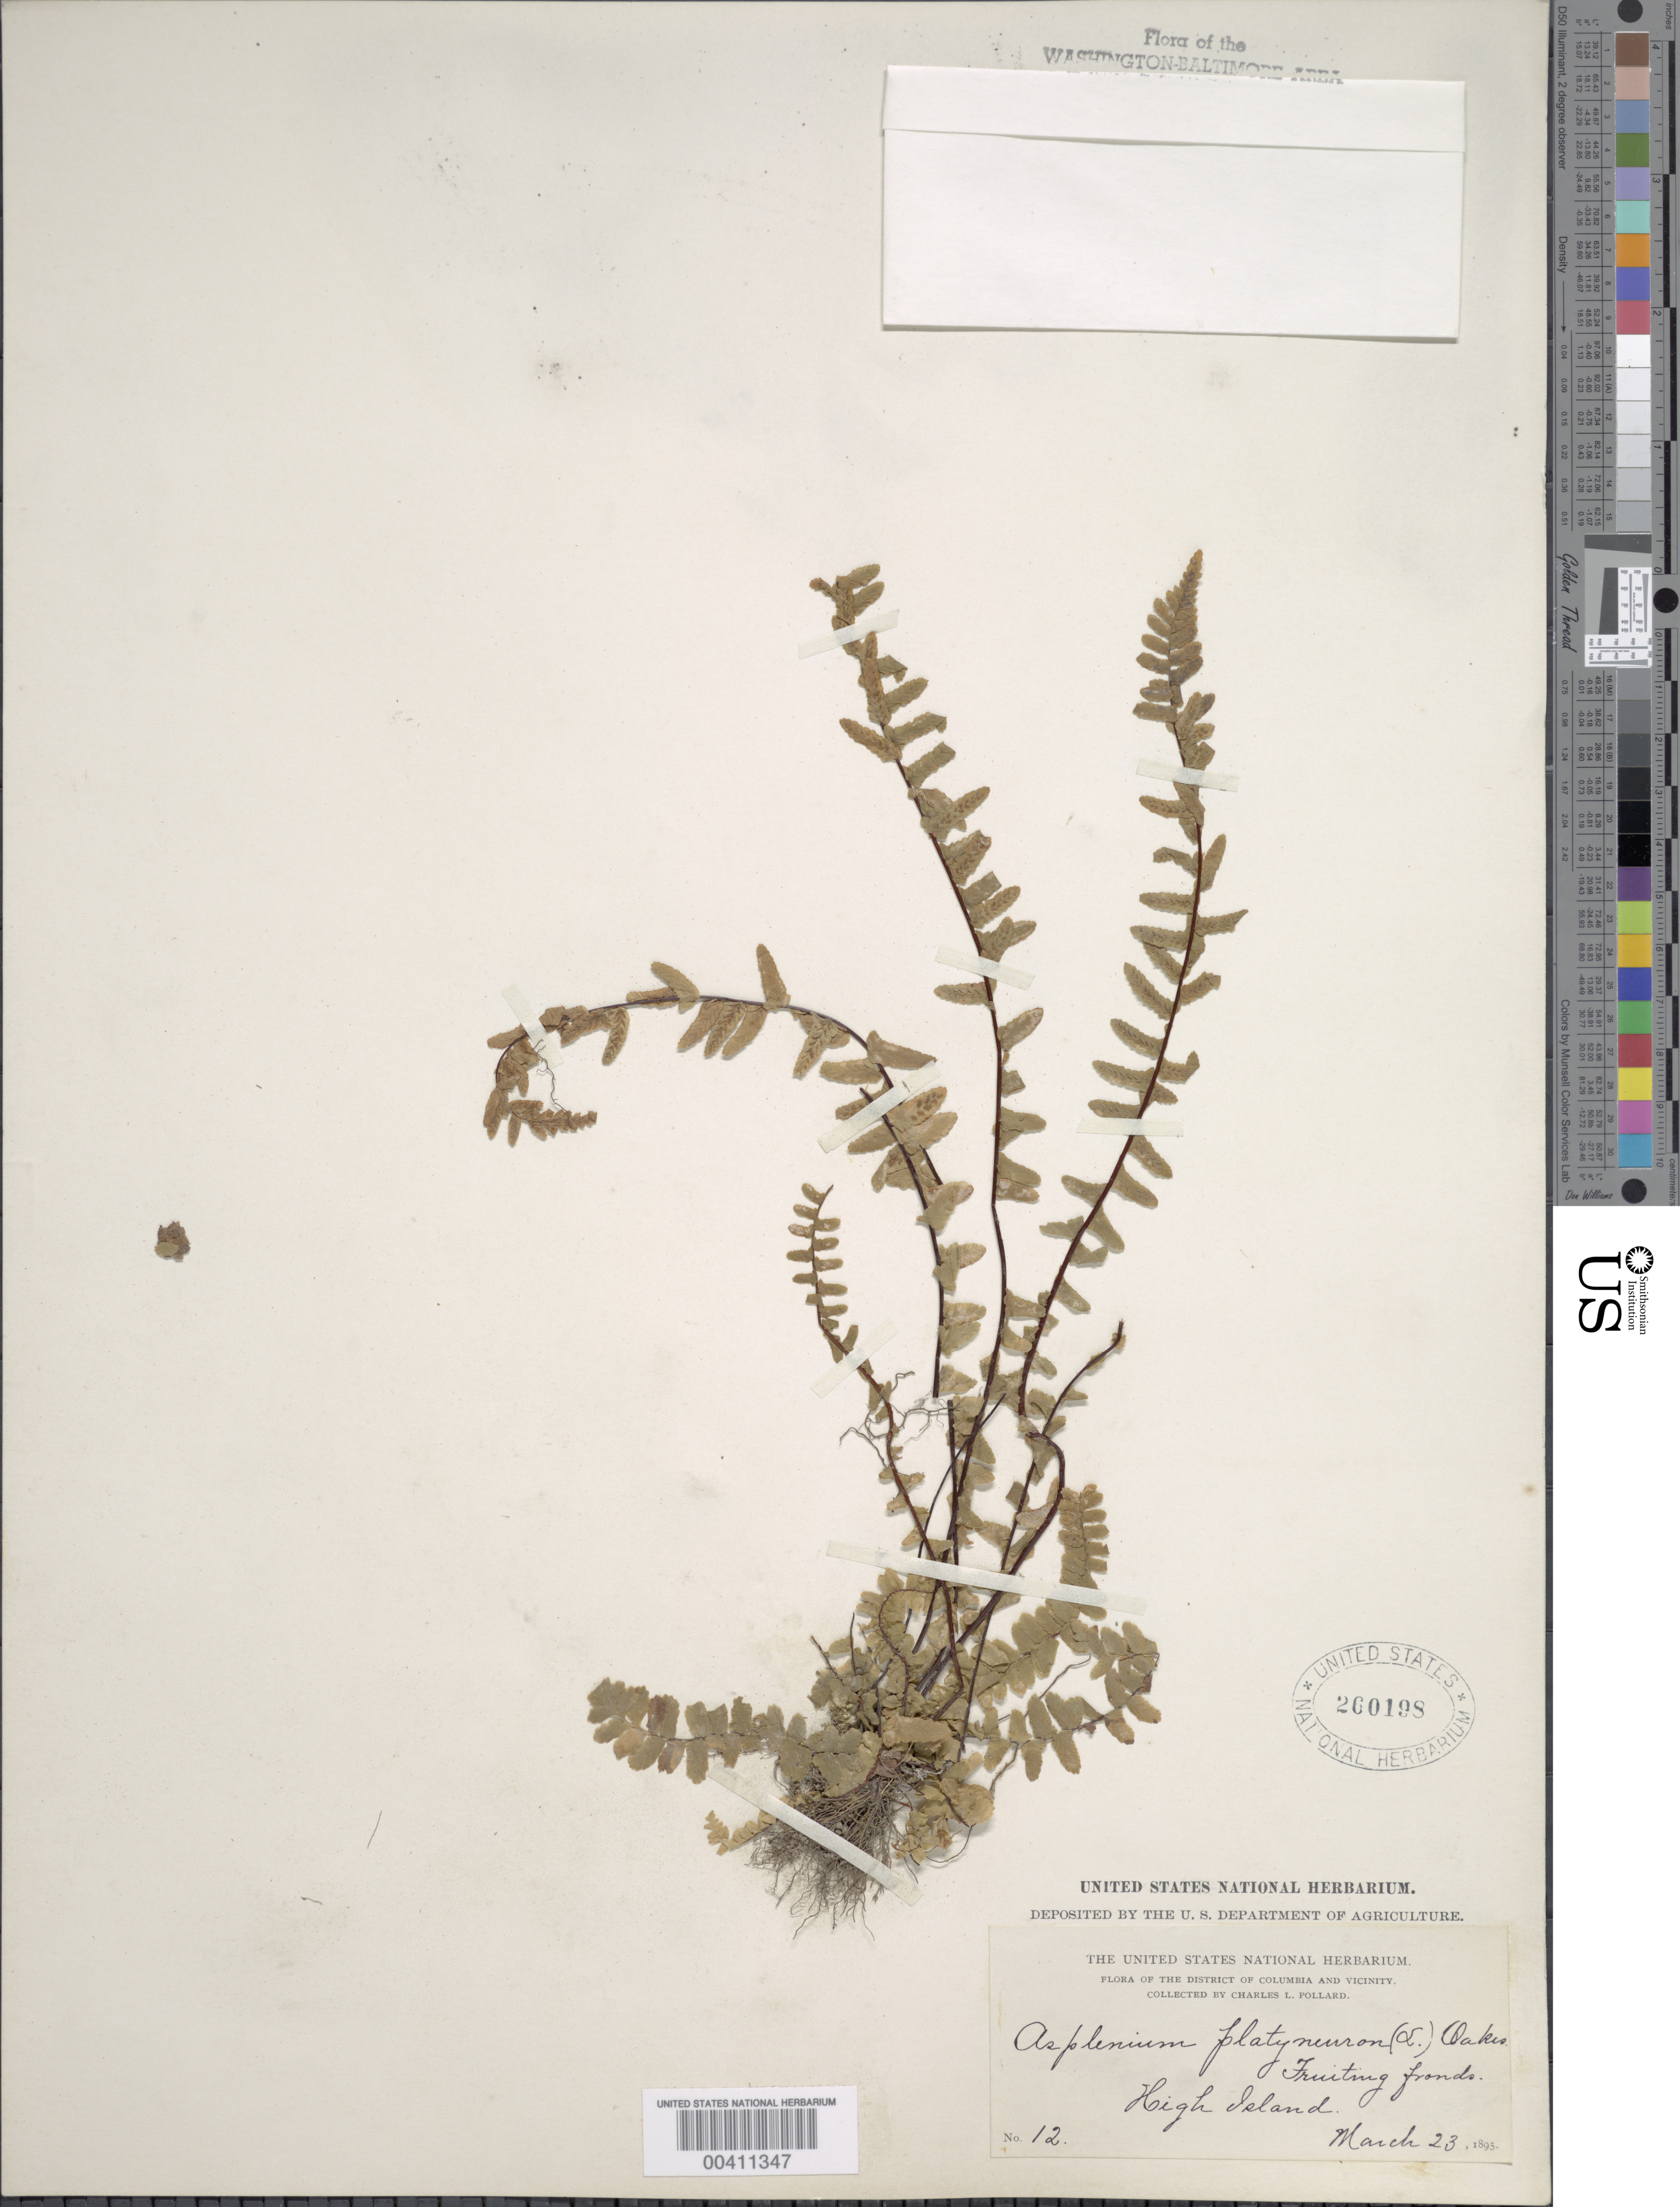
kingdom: Plantae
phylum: Tracheophyta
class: Polypodiopsida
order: Polypodiales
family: Aspleniaceae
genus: Asplenium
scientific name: Asplenium platyneuron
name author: (L.) Britton, Stearns & Poggenb.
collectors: C. L. Pollard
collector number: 12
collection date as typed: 23 Mar 1895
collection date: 1895-03-23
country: United States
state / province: Maryland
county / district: Montgomery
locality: High Island C. & O. Canal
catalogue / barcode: US 260198